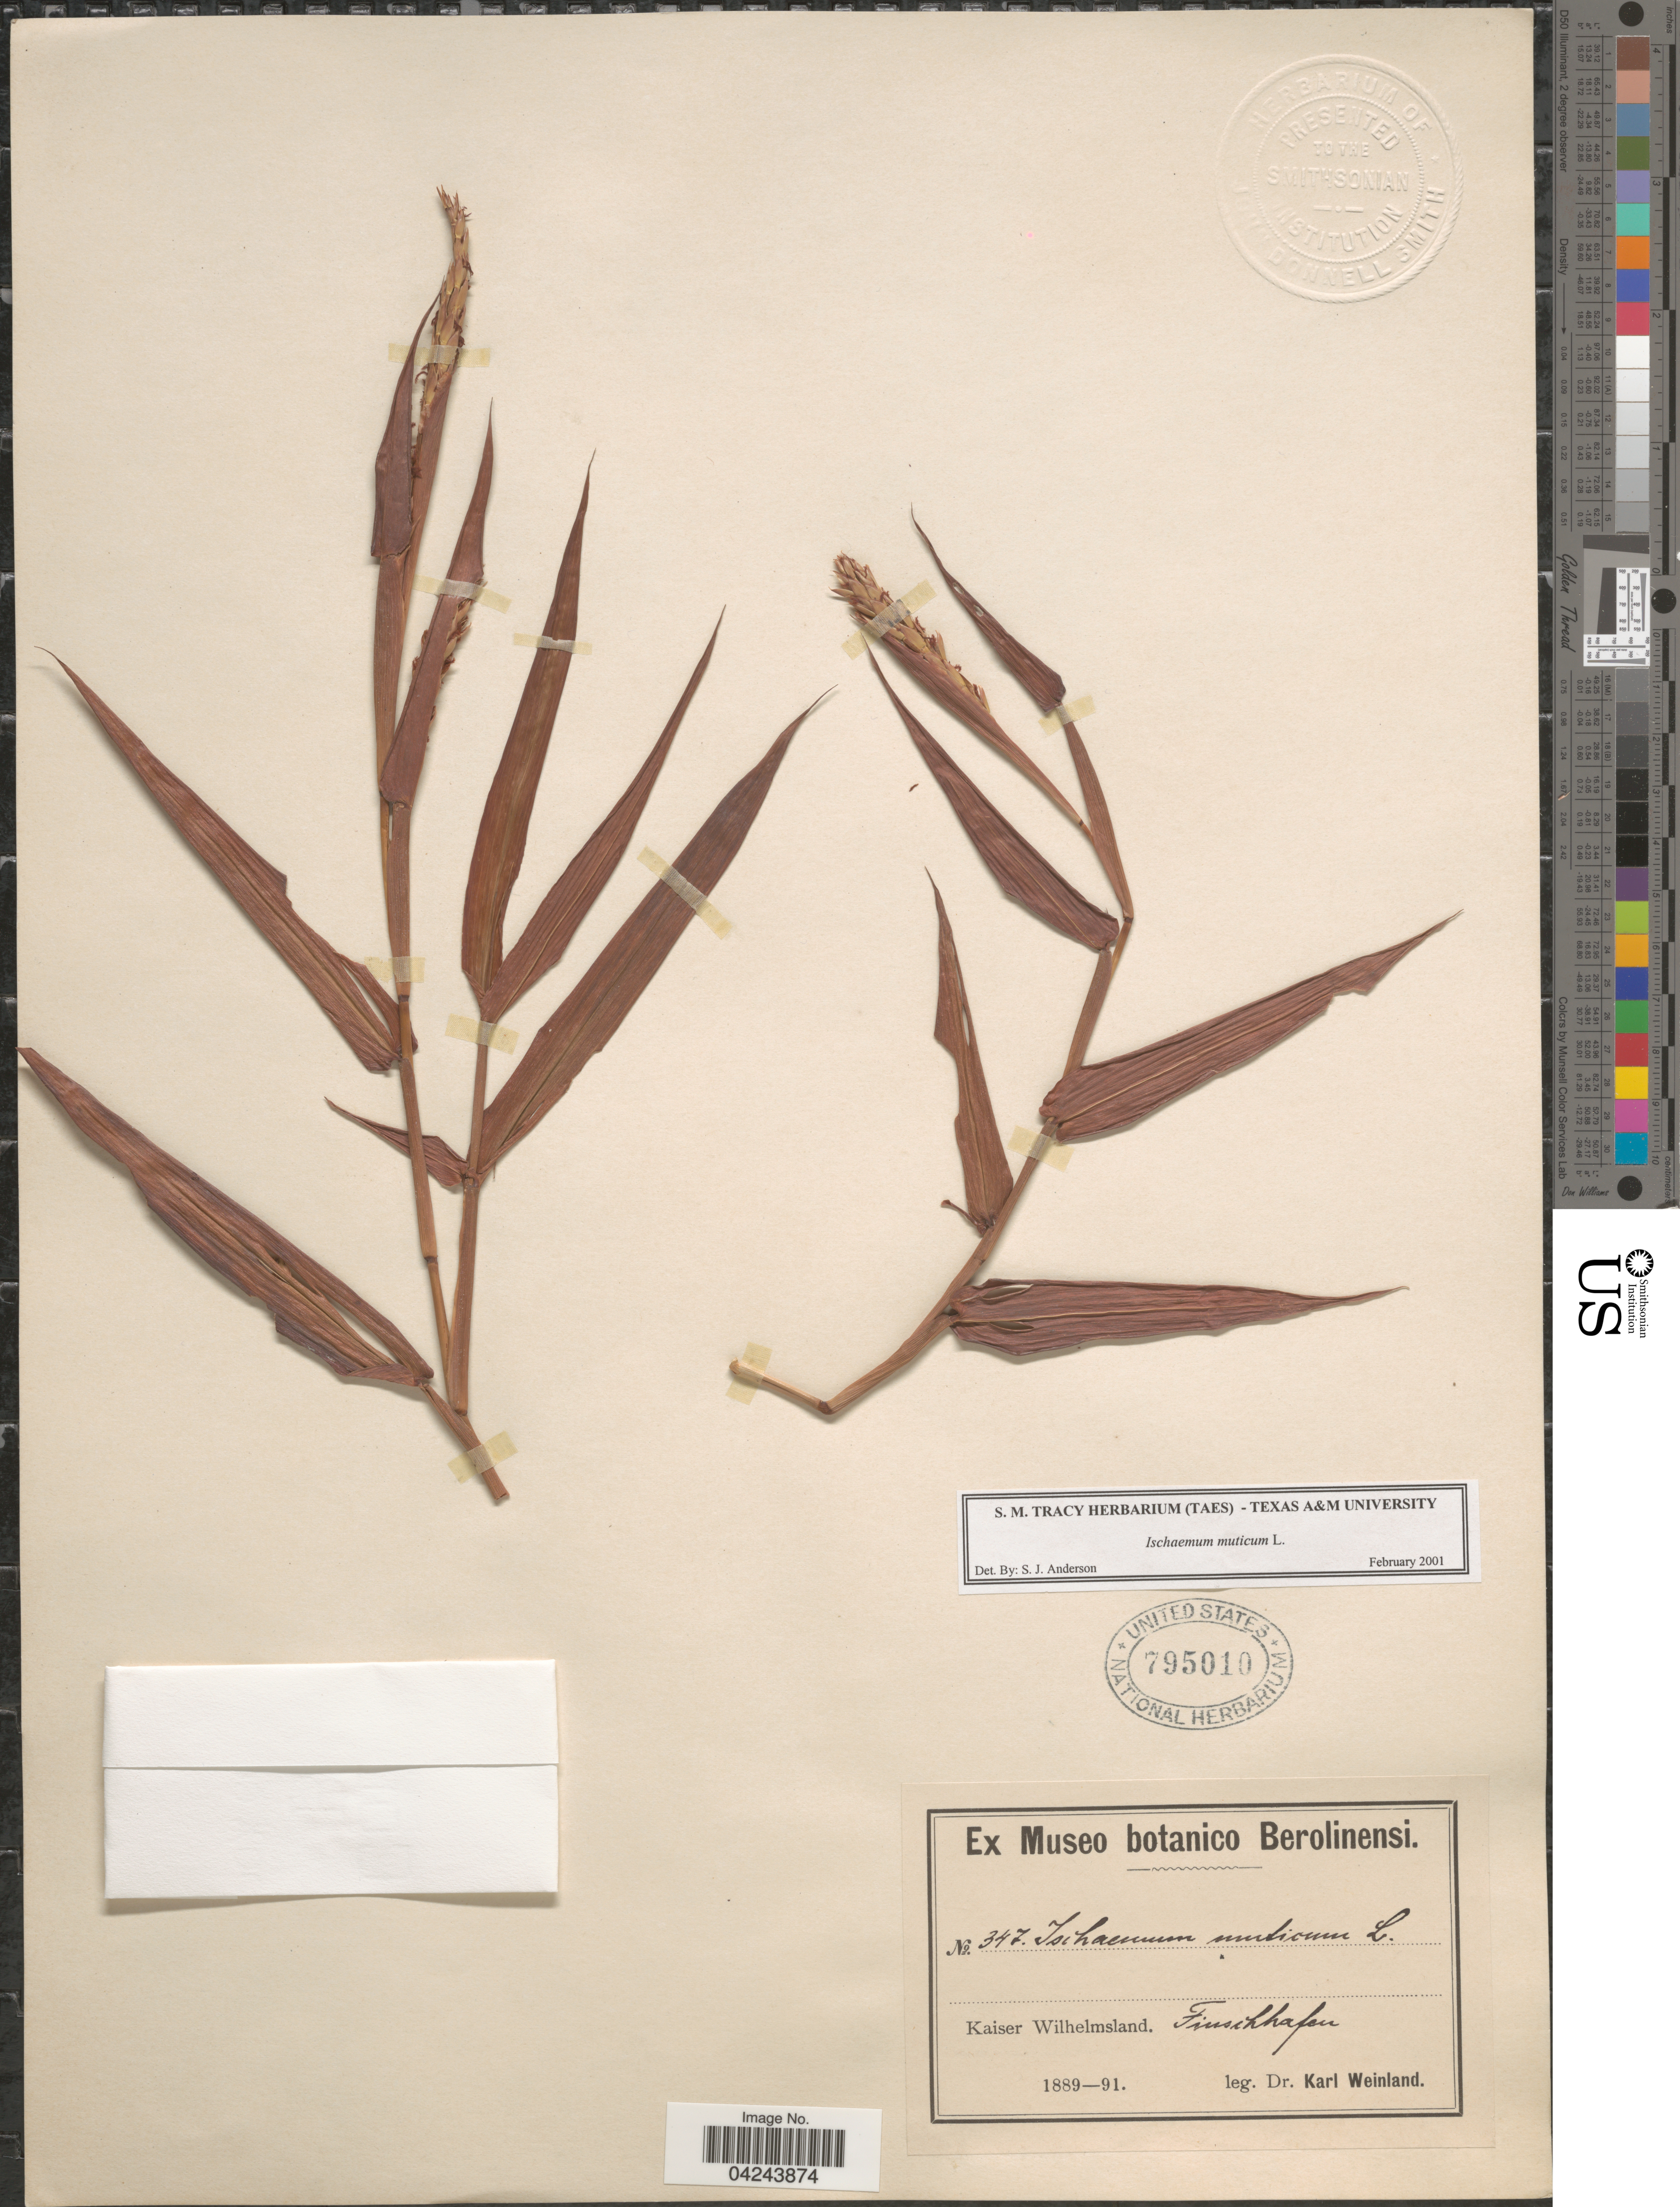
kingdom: Plantae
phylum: Tracheophyta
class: Liliopsida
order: Poales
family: Poaceae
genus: Ischaemum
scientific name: Ischaemum muticum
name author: L.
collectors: K. Weinland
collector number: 347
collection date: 1889/1891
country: Papua New Guinea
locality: Kaiser Wilhelmsland. Finschhafen.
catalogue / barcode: US 795010